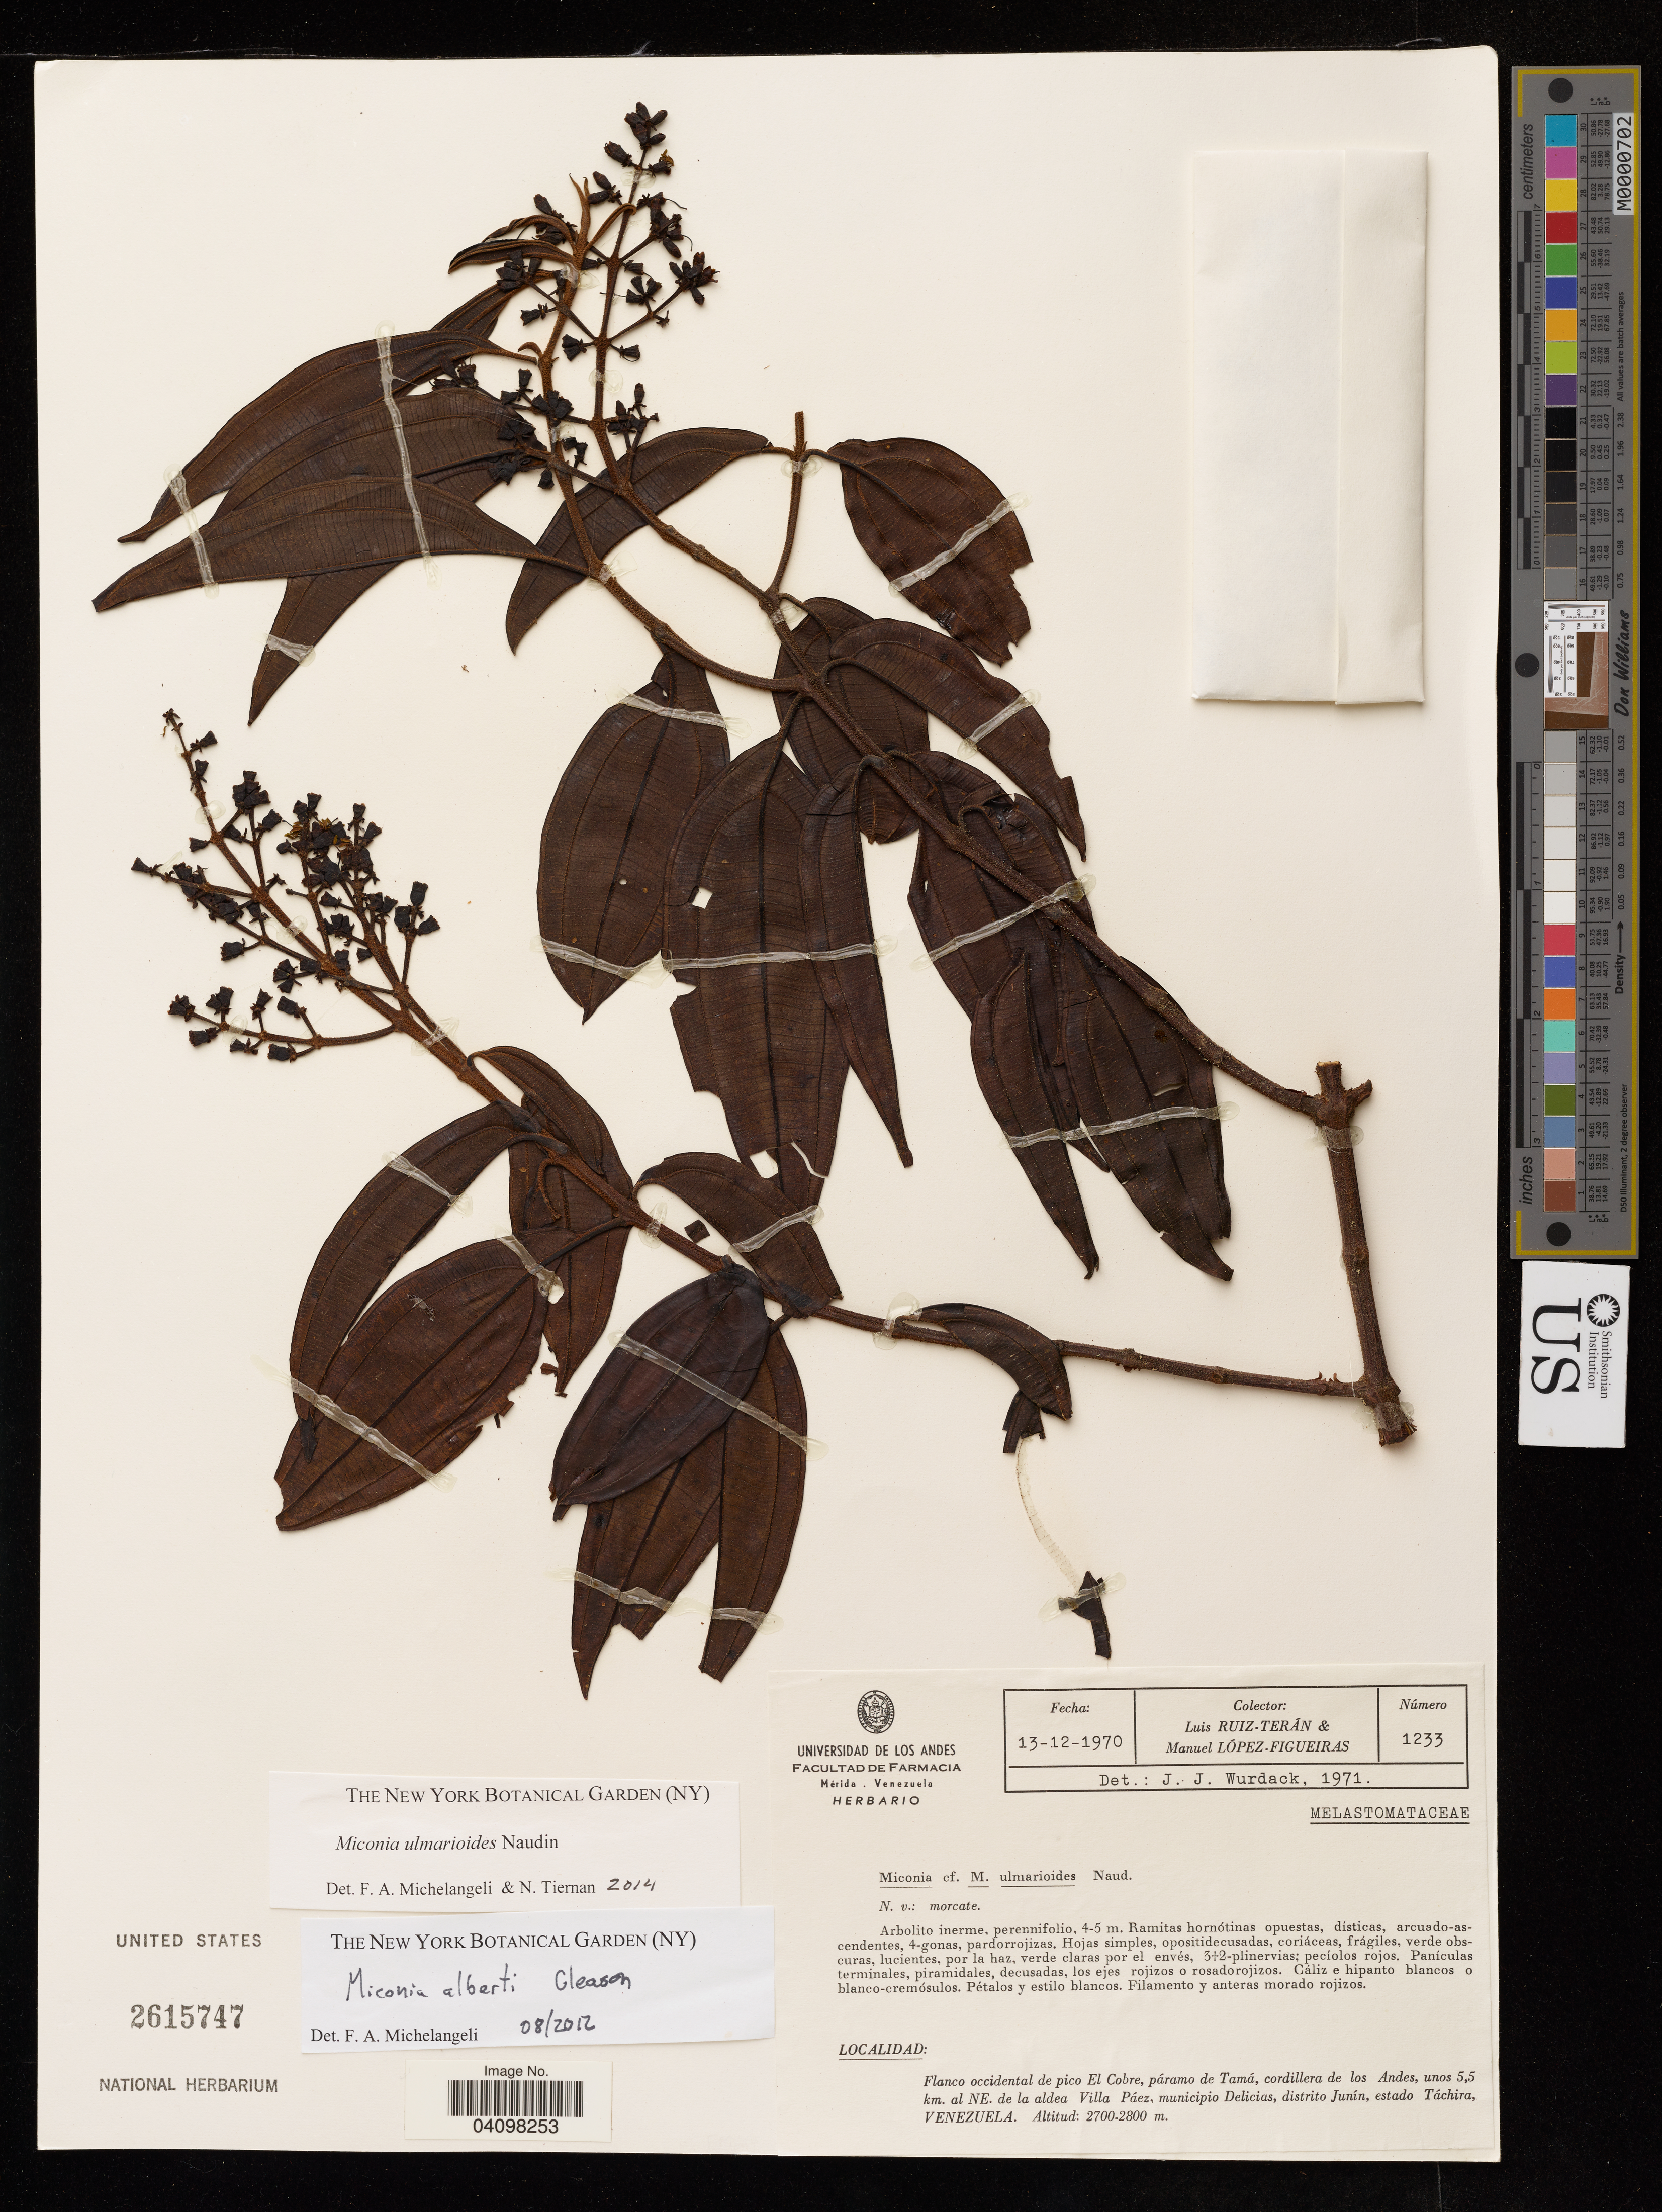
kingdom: Plantae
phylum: Tracheophyta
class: Magnoliopsida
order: Myrtales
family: Melastomataceae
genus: Miconia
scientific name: Miconia ulmarioides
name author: Naudin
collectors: L. E. Ruíz-Terán & M. López Figueiras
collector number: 1233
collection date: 1970-12-13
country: Venezuela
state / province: Tachira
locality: Flanco occidental de pico El Cobre, páramo de Tamá, cordillera de los Andes, unos 5,5 km. al NE. de la aldea Villa Páez, municipio Delicias, distrito Junín.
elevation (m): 2700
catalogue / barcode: US 2615747